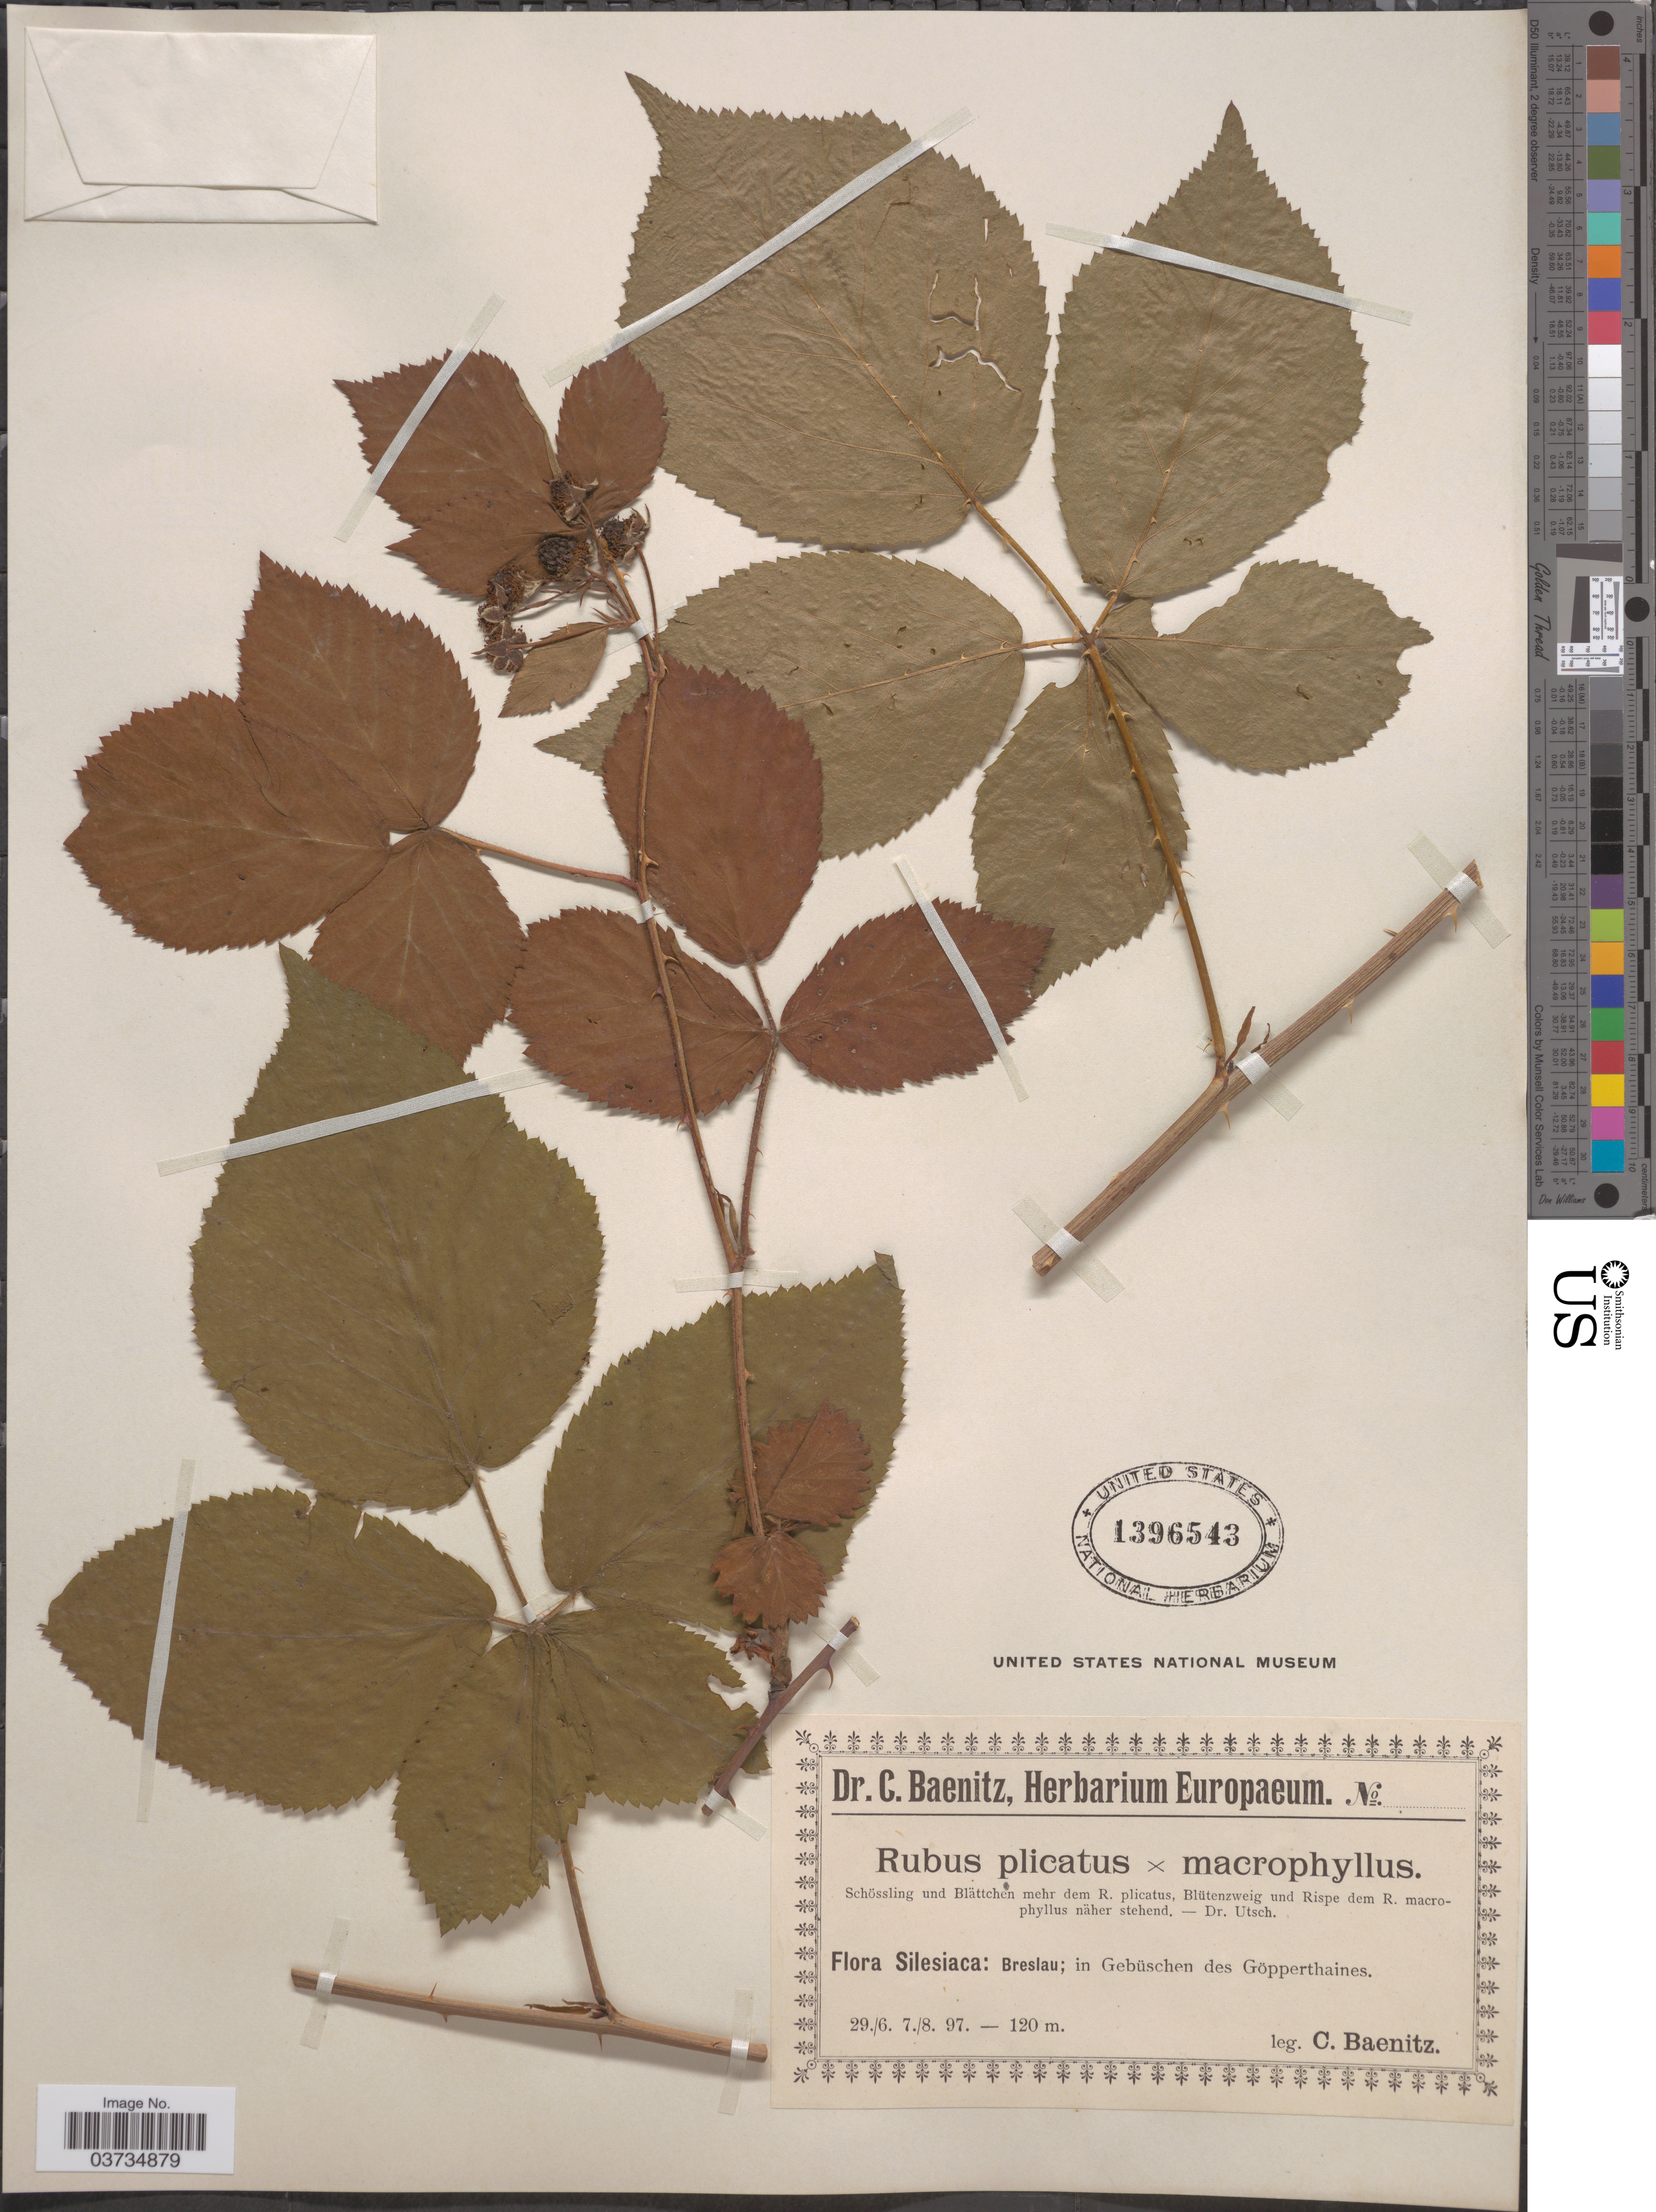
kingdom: Plantae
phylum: Tracheophyta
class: Magnoliopsida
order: Rosales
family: Rosaceae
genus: Rubus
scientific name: Rubus plicatus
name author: Weihe & Nees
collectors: C. G. Baenitz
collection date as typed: Transcribed d/m/y: 29/6/97 to 7/8/97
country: Poland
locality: Silesiaca: Breslau; in Gebüschen des Göpperthaines.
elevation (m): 120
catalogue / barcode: US 1396543